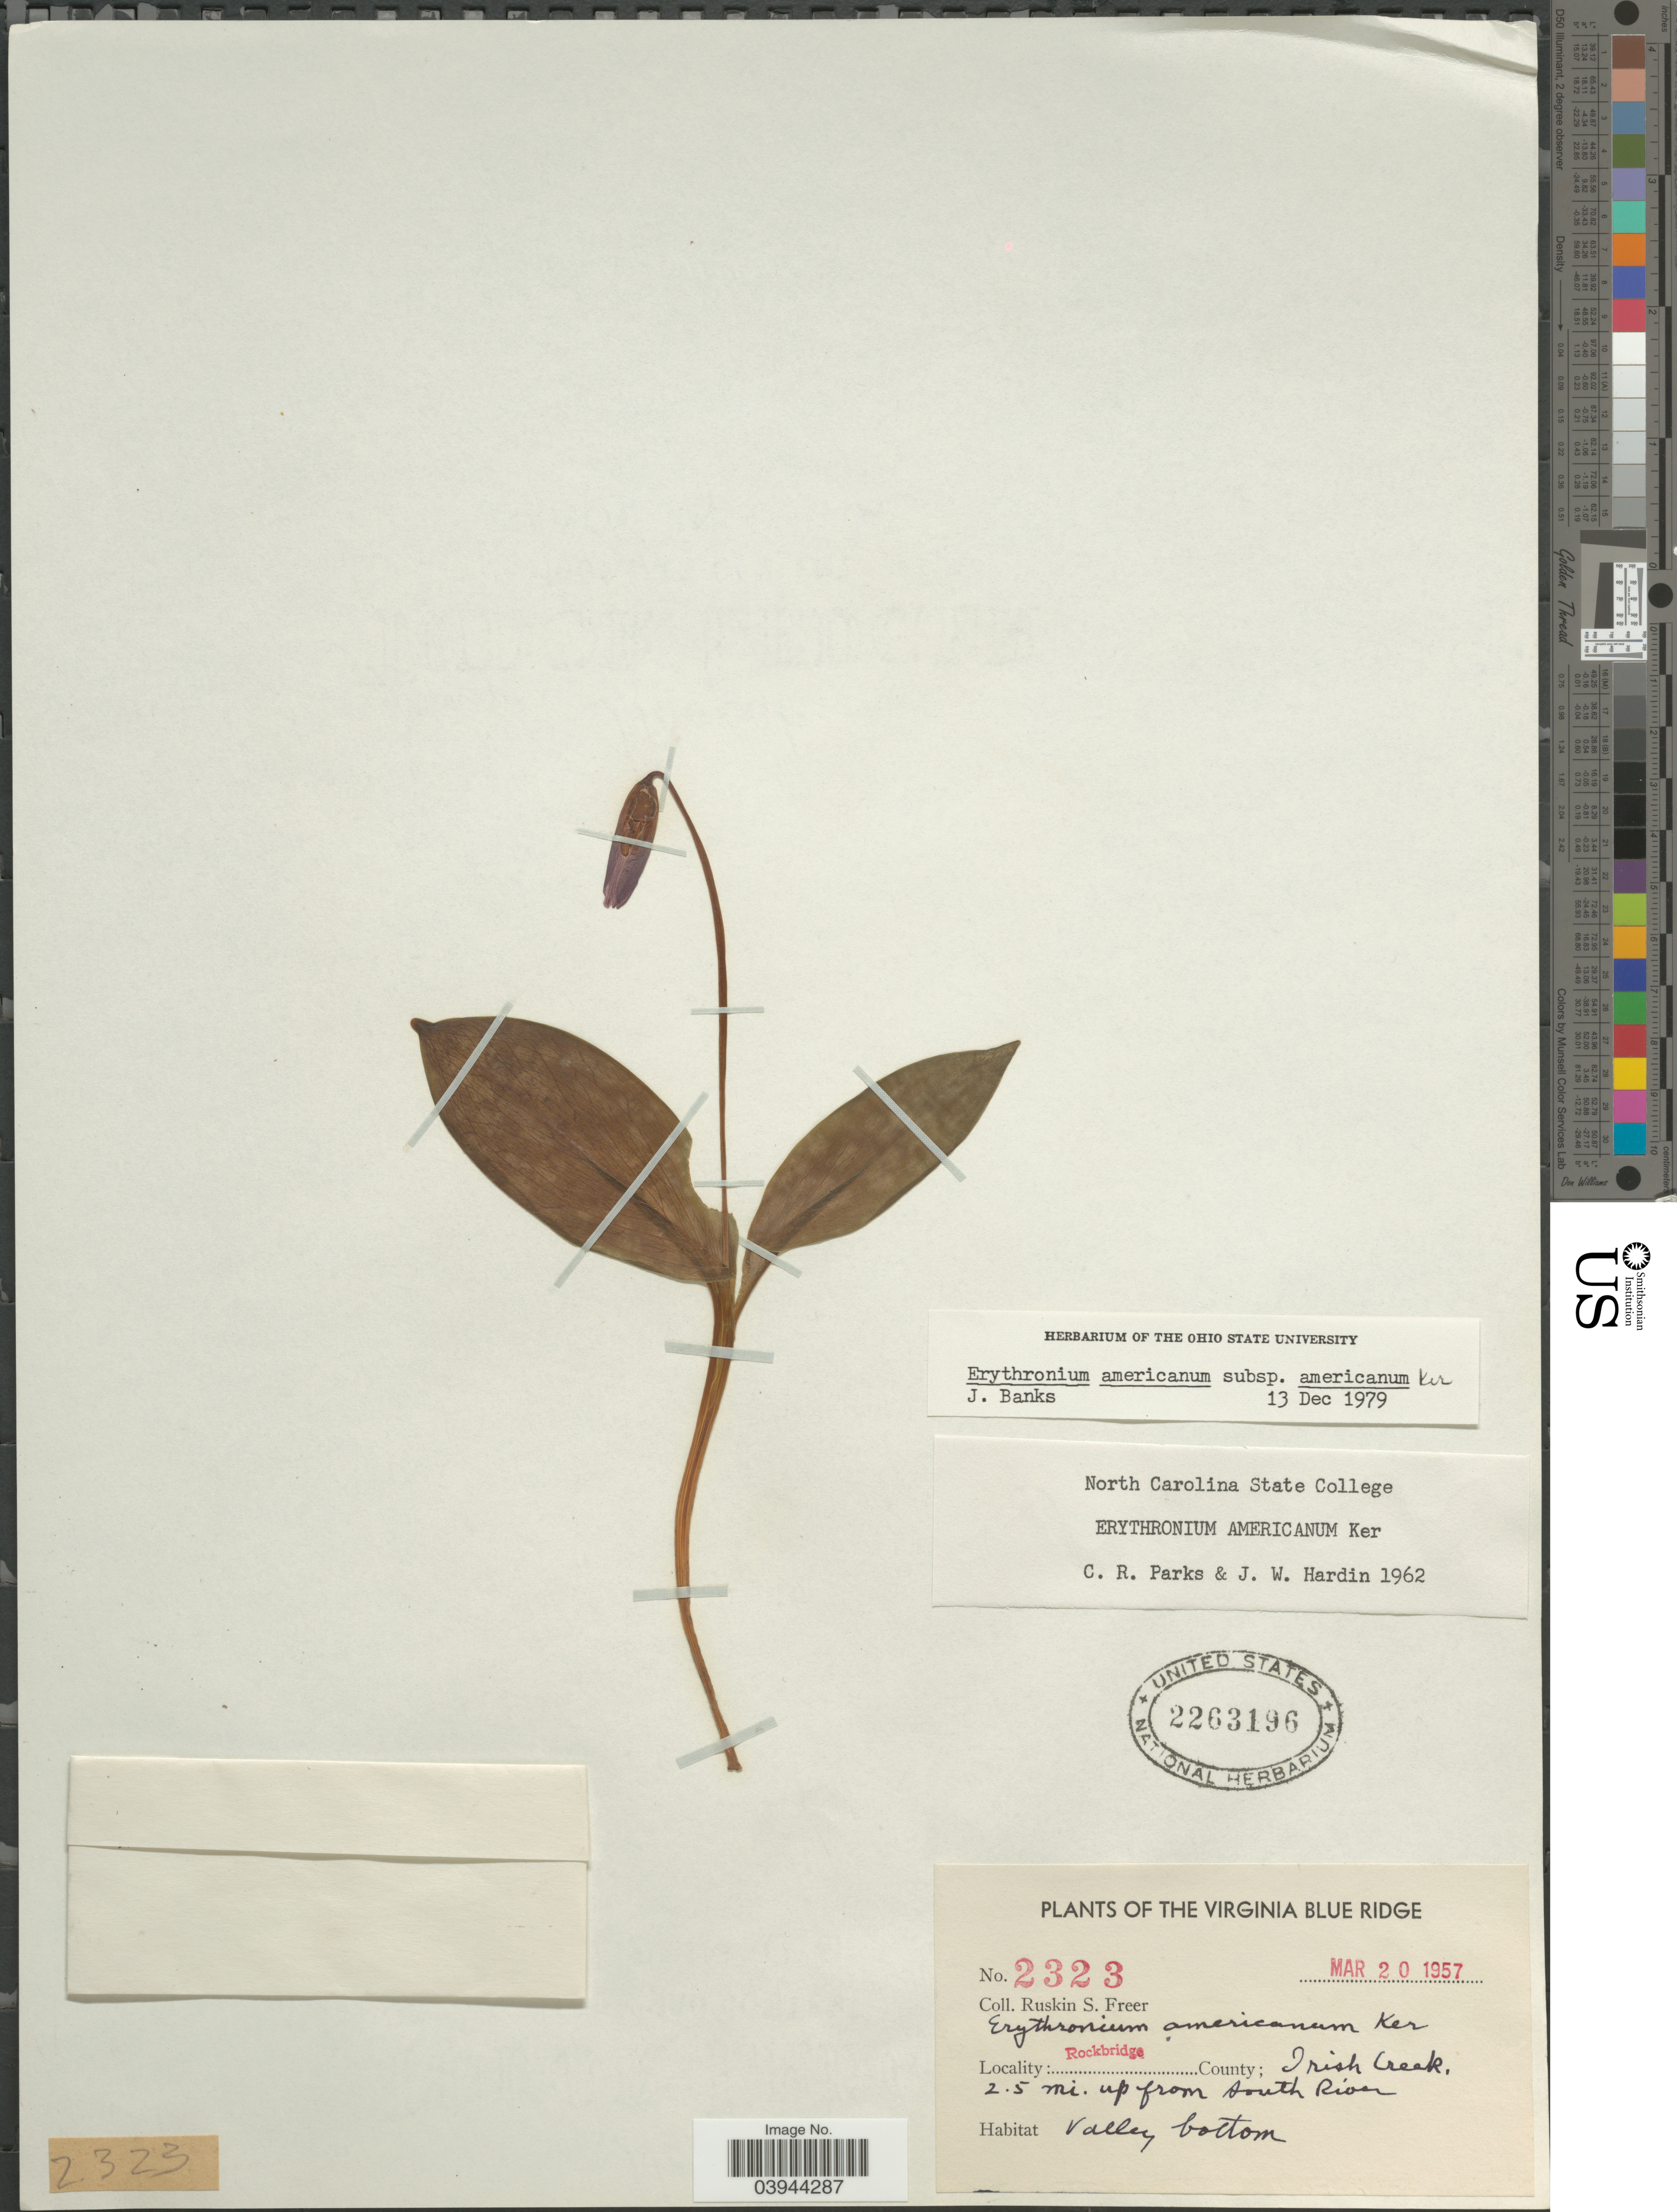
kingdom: Plantae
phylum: Tracheophyta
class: Liliopsida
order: Liliales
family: Liliaceae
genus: Erythronium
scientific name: Erythronium americanum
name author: Ker Gawl.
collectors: R. Freer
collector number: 2323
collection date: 1957-03-20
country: United States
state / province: Virginia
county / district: Rockbridge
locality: Blue Ridge. Irish Creek, 2.5 mi. up from South River.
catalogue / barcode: US 2263196